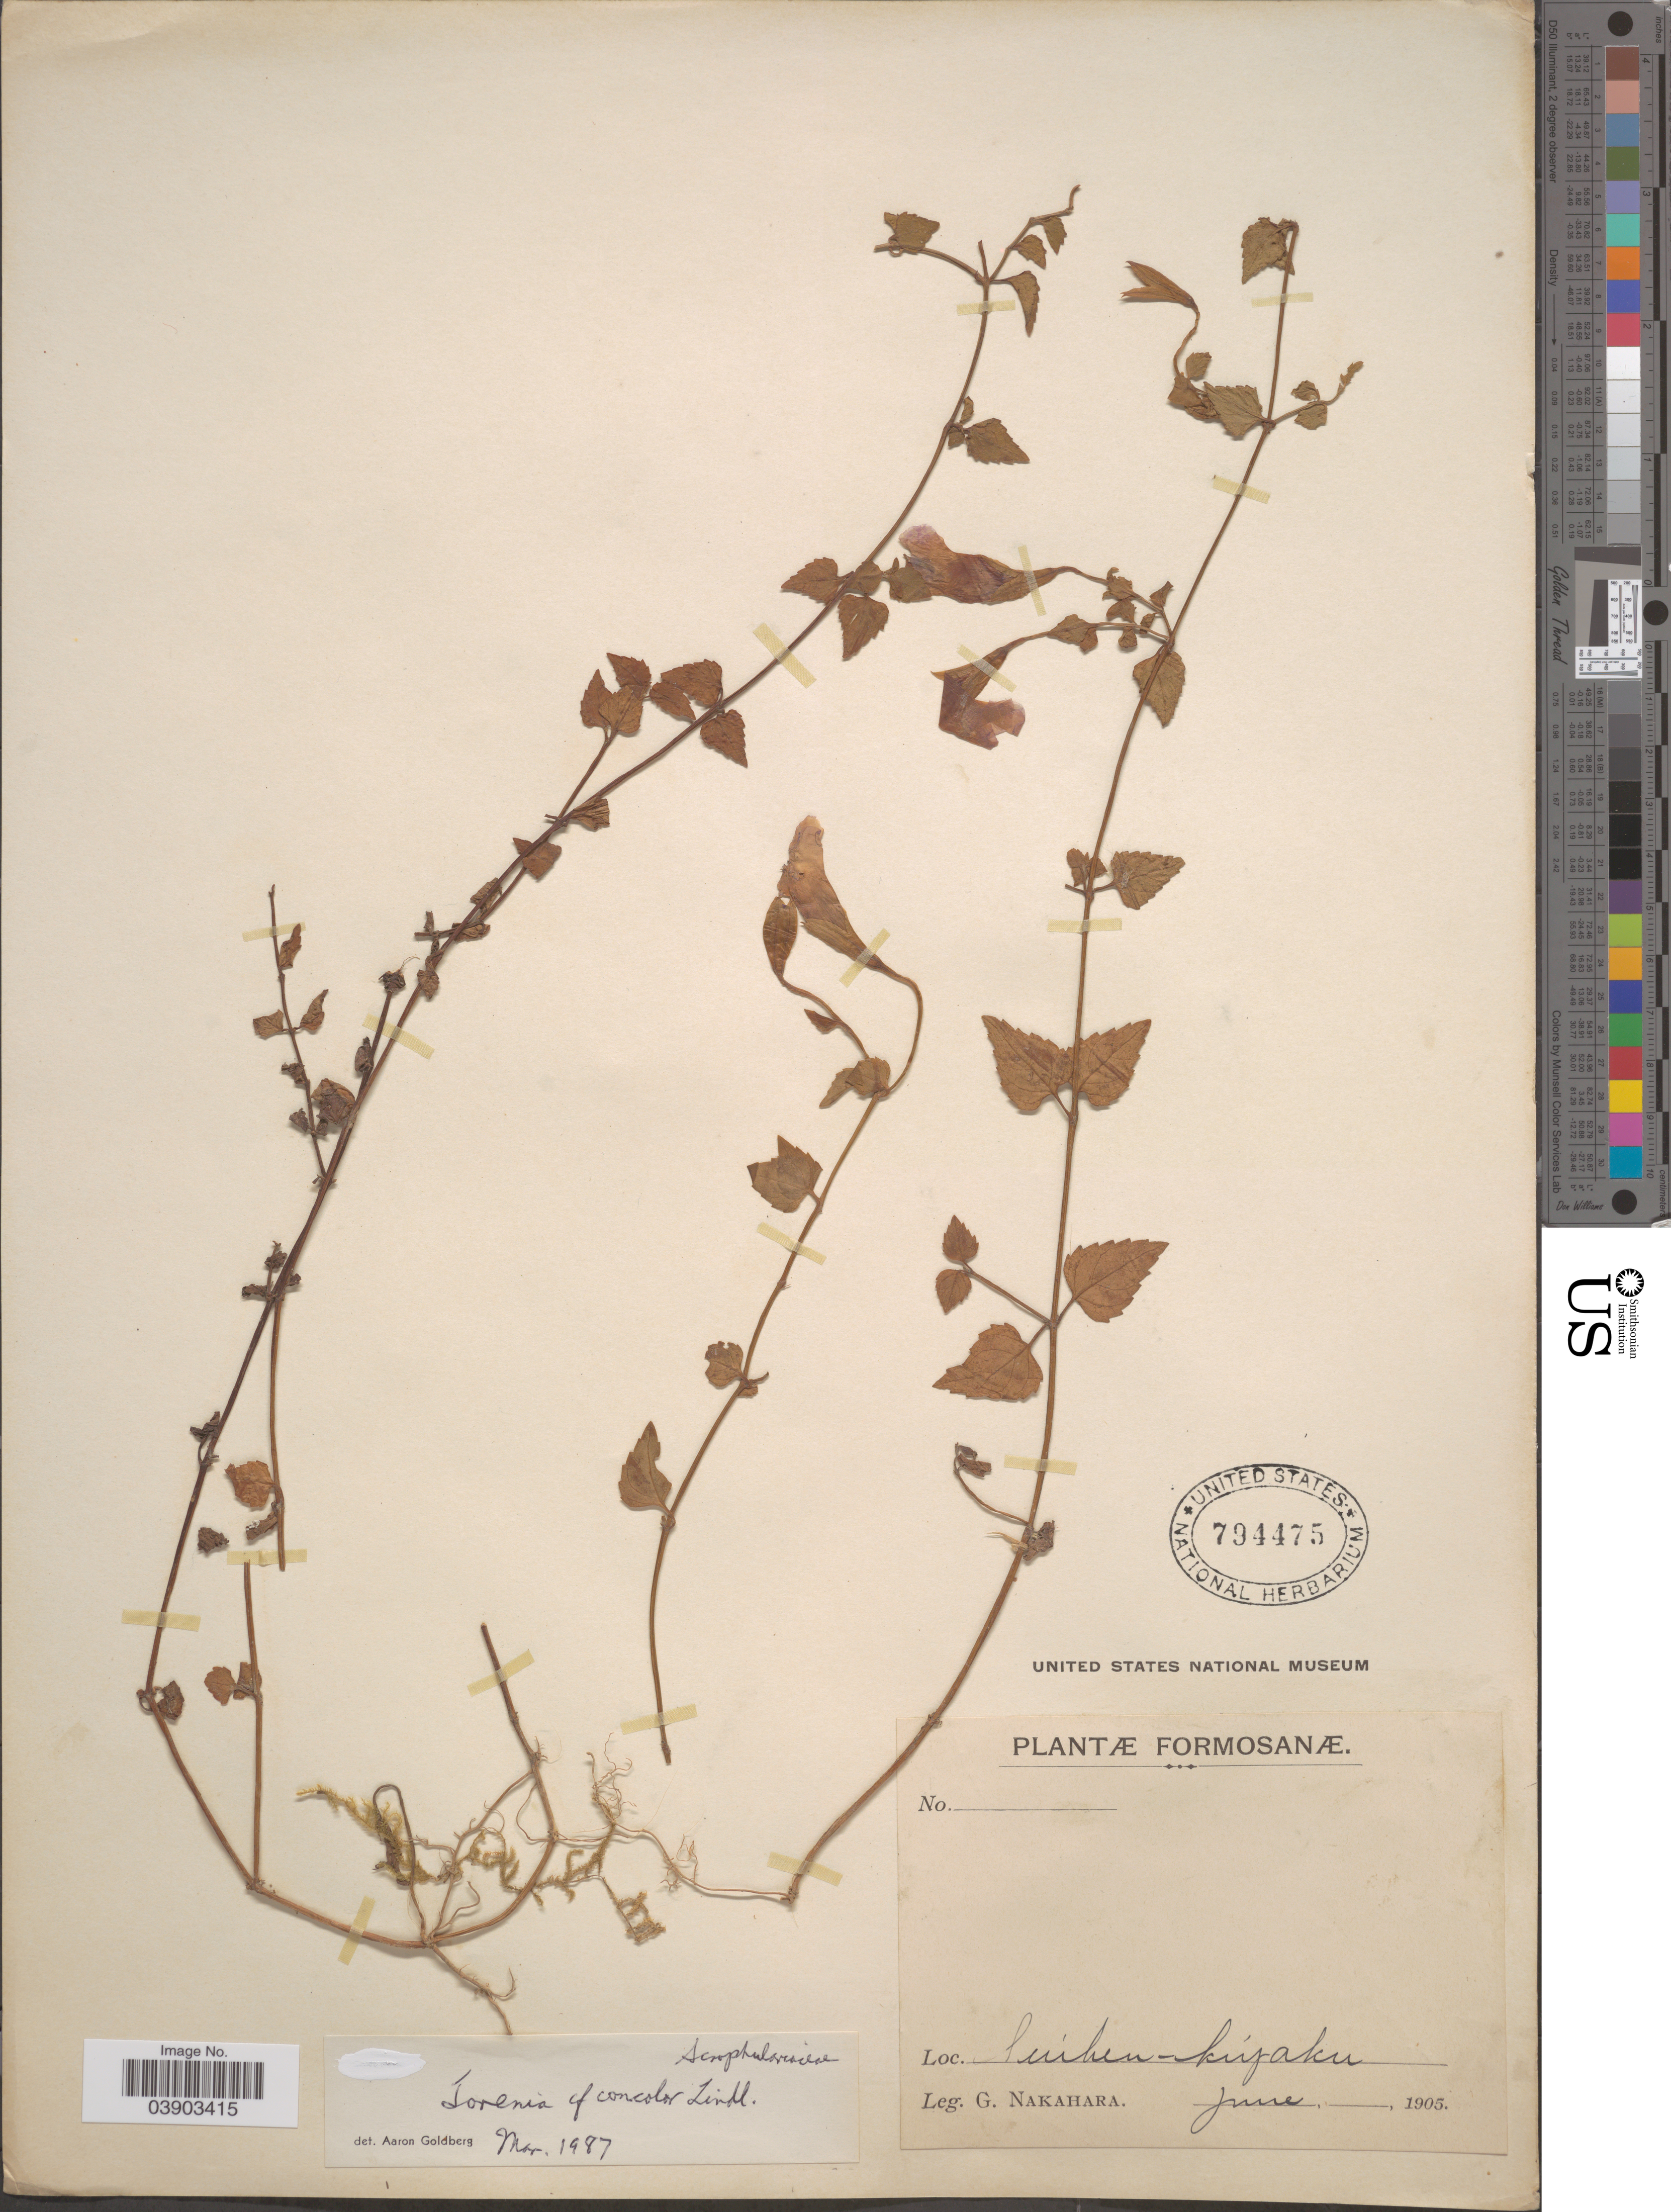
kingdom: Plantae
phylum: Tracheophyta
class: Magnoliopsida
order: Lamiales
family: Linderniaceae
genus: Torenia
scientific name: Torenia concolor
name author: Lindl.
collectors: G. Nakahara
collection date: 1905-06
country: Taiwan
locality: Luiken-kiyaku [interpreted].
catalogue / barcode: US 794475